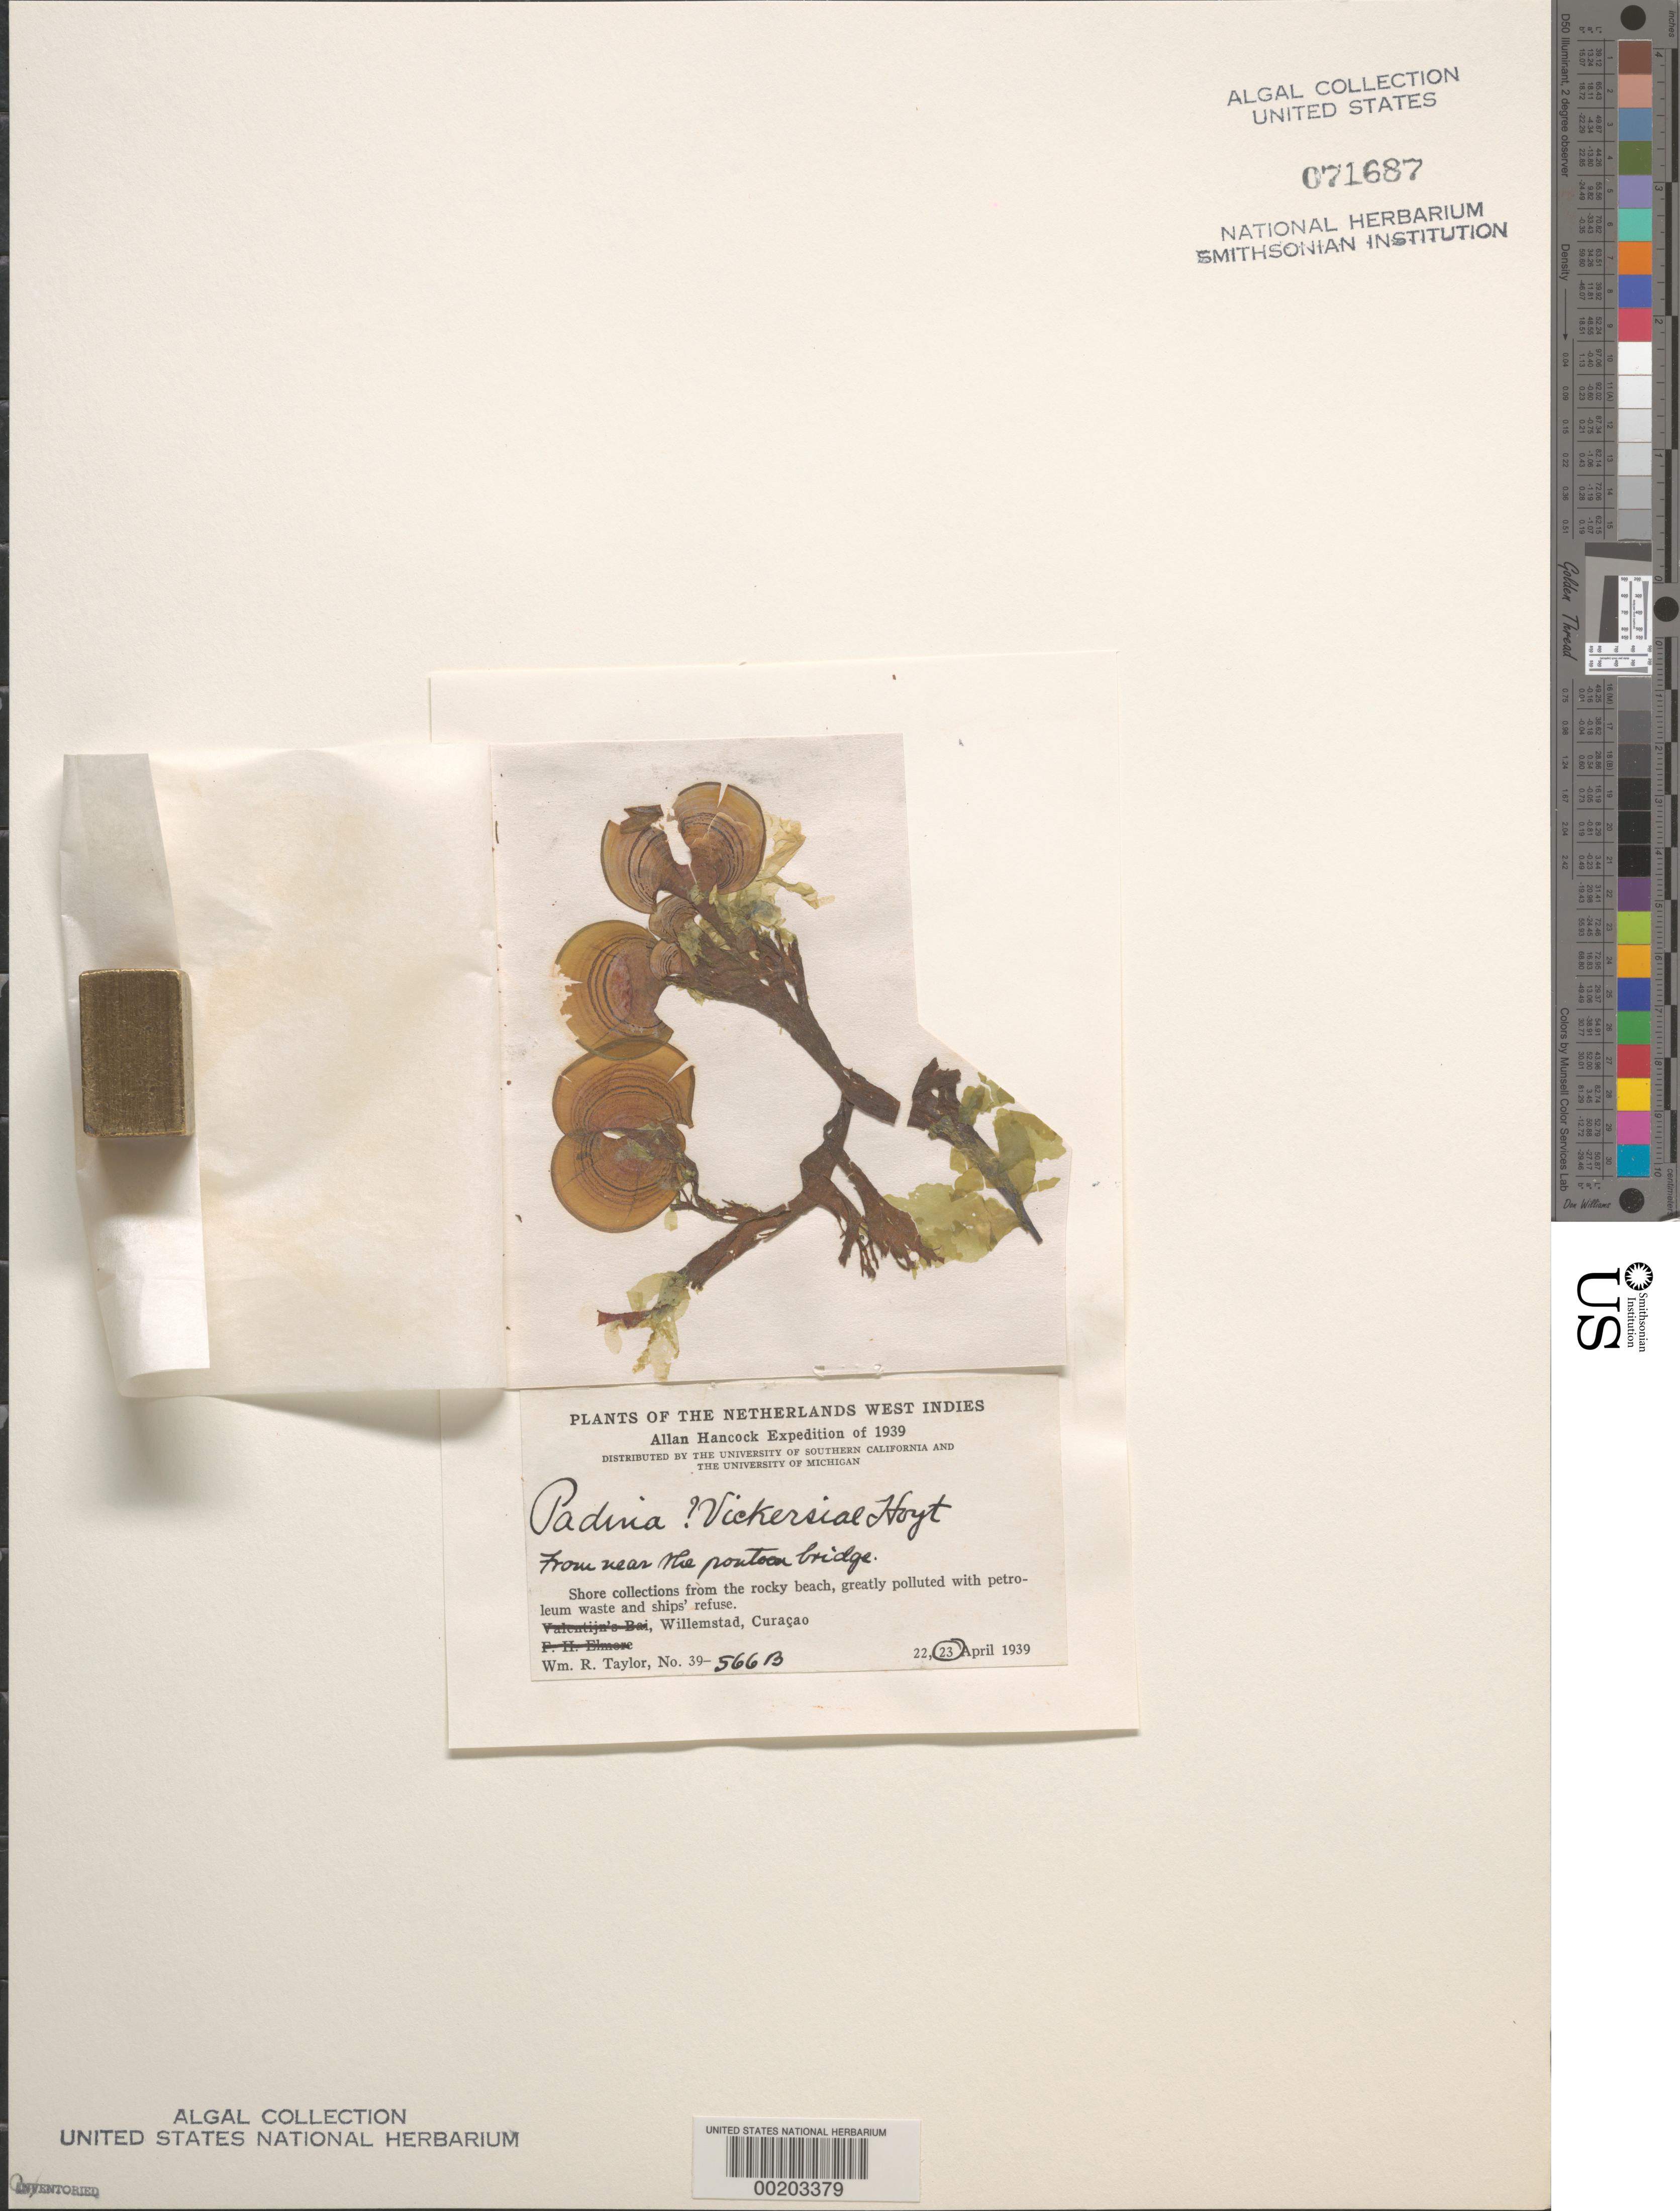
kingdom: Chromista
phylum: Ochrophyta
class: Phaeophyceae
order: Dictyotales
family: Dictyotaceae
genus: Padina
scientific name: Padina gymnospora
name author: (Kütz.) O.G. Sond.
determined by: Algae name updating Project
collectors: W. R. Taylor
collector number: WRT 39-566b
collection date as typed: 23 Apr 1939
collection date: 1939-04-23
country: Curaçao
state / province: ABC Islands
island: Curaçao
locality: Willemstad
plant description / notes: Allan Hancock Expedition of 1939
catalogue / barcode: US 71687